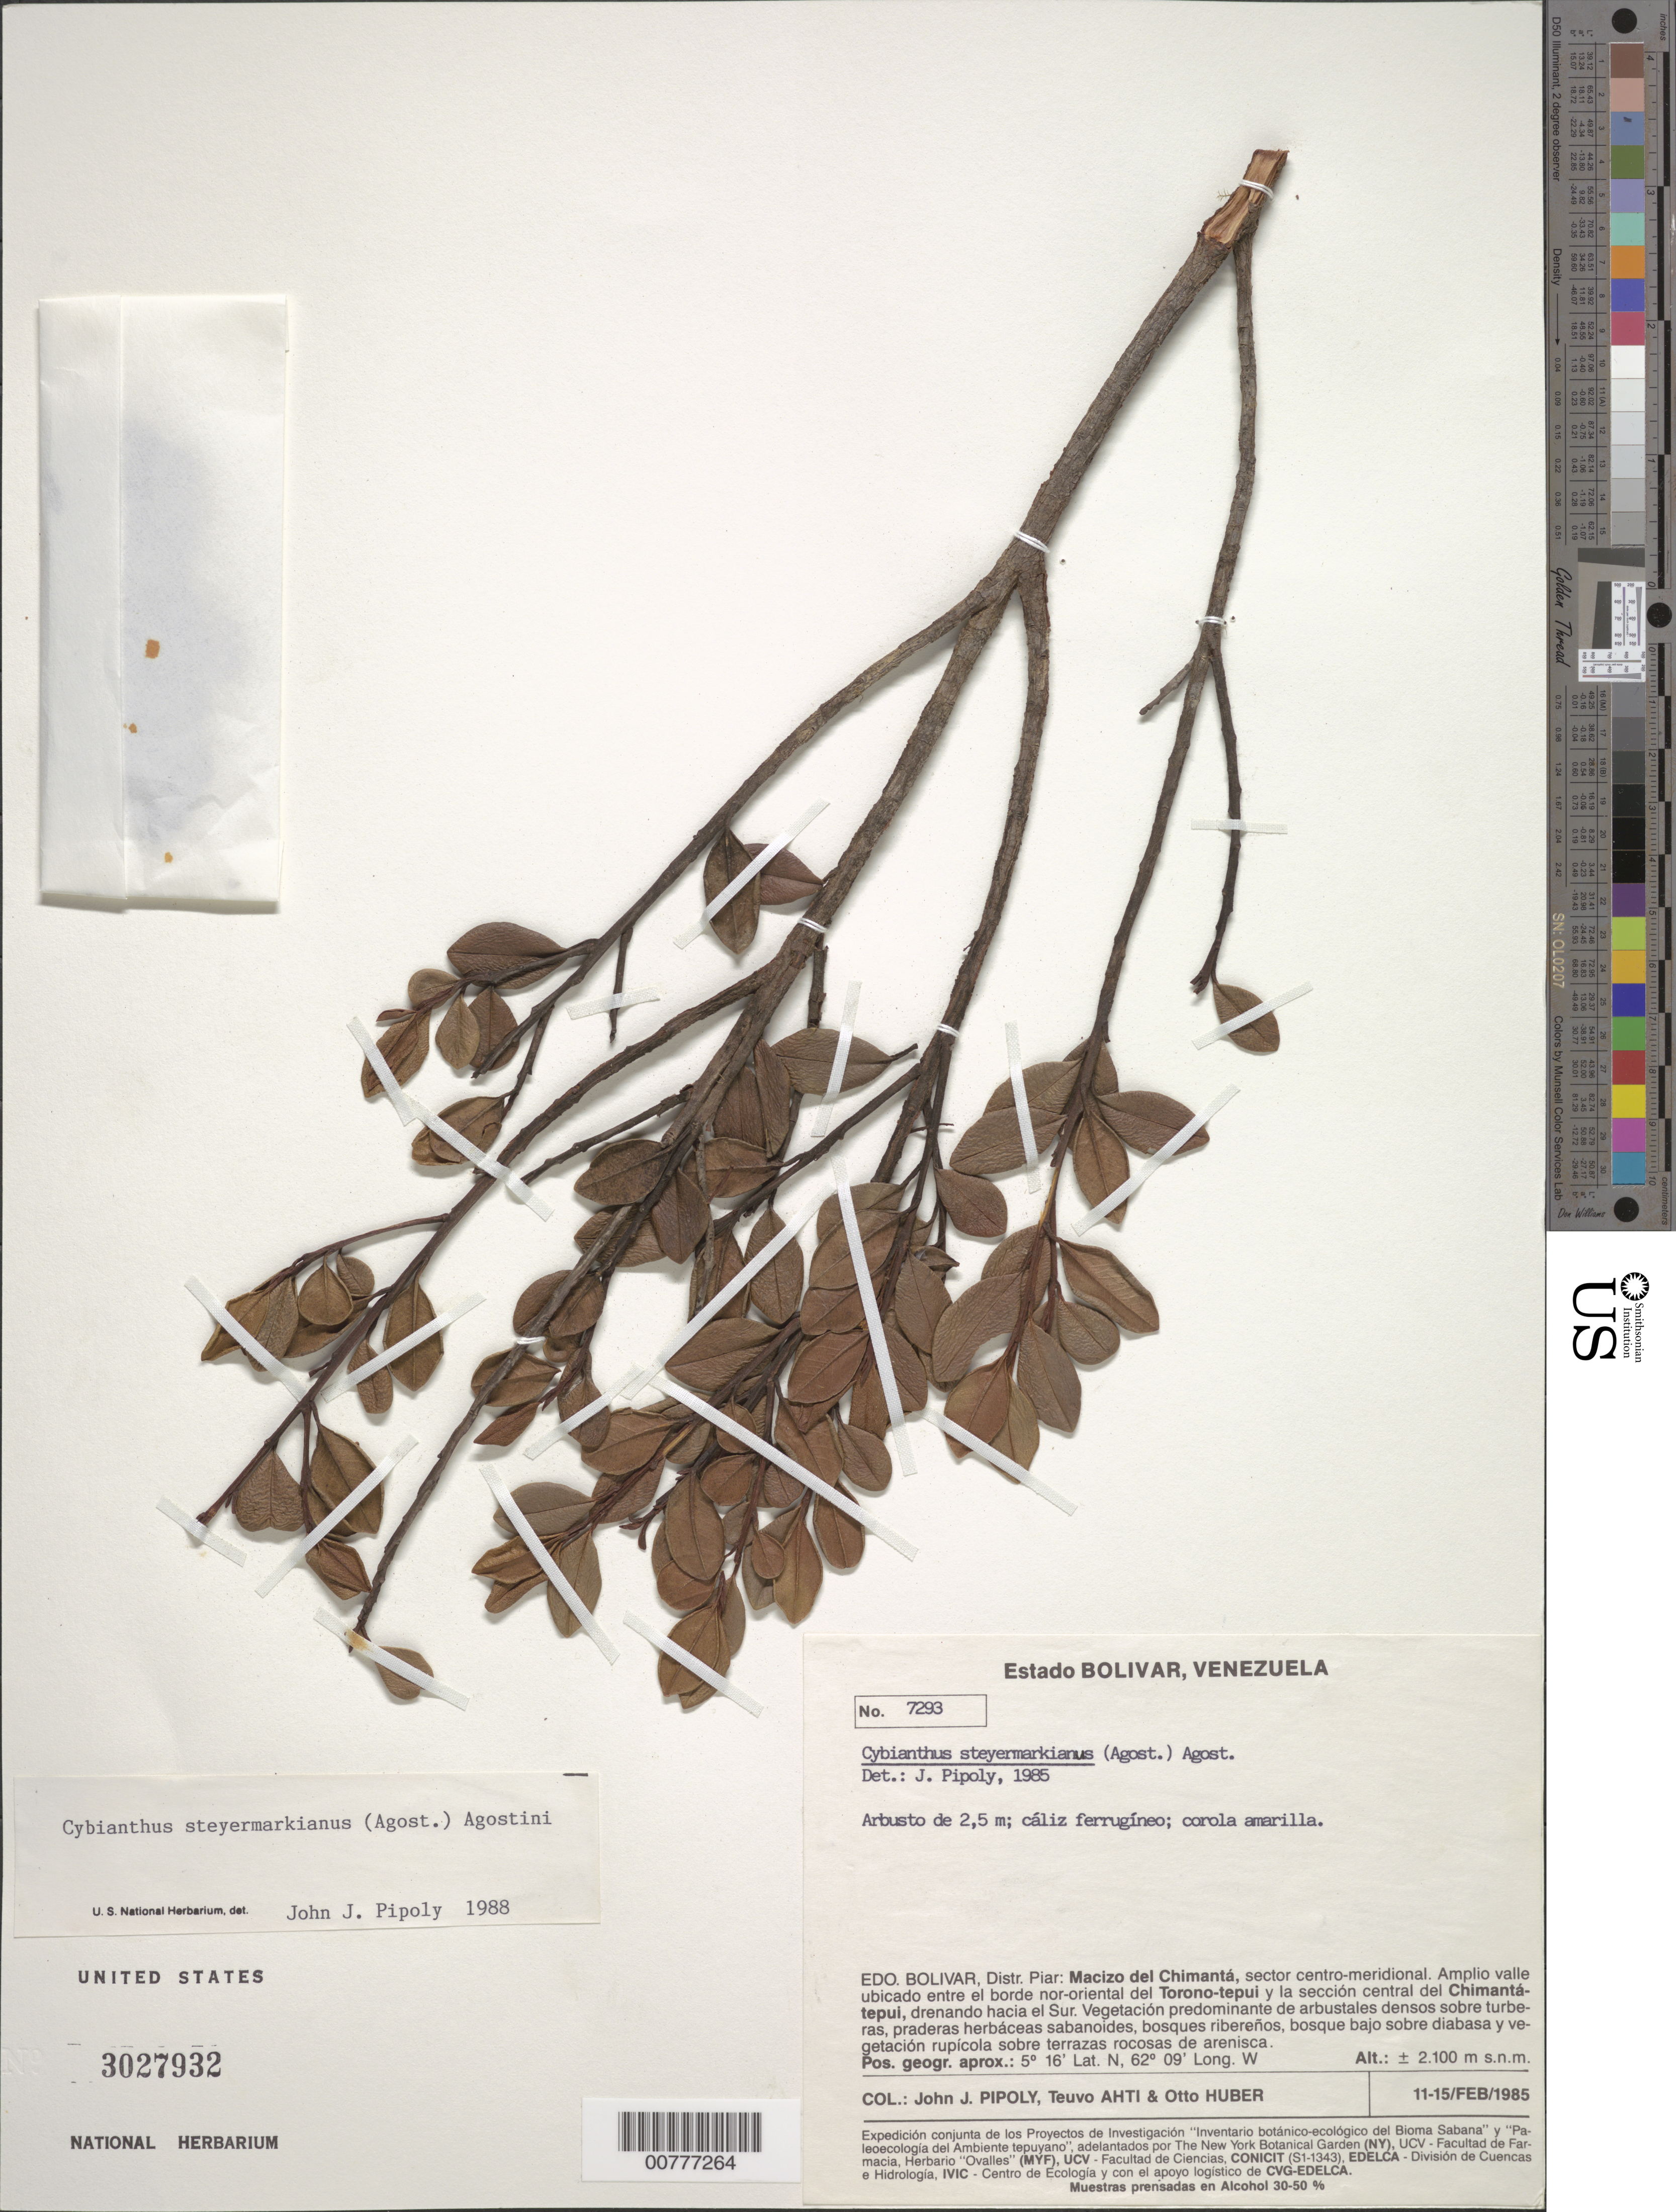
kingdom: Plantae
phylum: Tracheophyta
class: Magnoliopsida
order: Ericales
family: Primulaceae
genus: Cybianthus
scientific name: Cybianthus steyermarkianus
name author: (G. Agostini) G. Agostini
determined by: Pipoly, J. J., III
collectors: J. J. Pipoly, T. T. Ahti & O. Huber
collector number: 7293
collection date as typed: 11-Feb-85 to 15-Feb-85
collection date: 1985-02-11/1985-02-15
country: Venezuela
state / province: Bolívar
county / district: Piar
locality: Macizo del Chimantá, sector centro-meridional; wide valley between the northwest side of the Torono-tepuí and the middle section of the Chimantá-tepuí, draining from the south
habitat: Vegetación predominante de arbustales denso sobre turberas, praderas herbáceas sabanoides, bosques ribereños, bosque bajo sobre diabasa ...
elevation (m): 2100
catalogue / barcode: US 327932